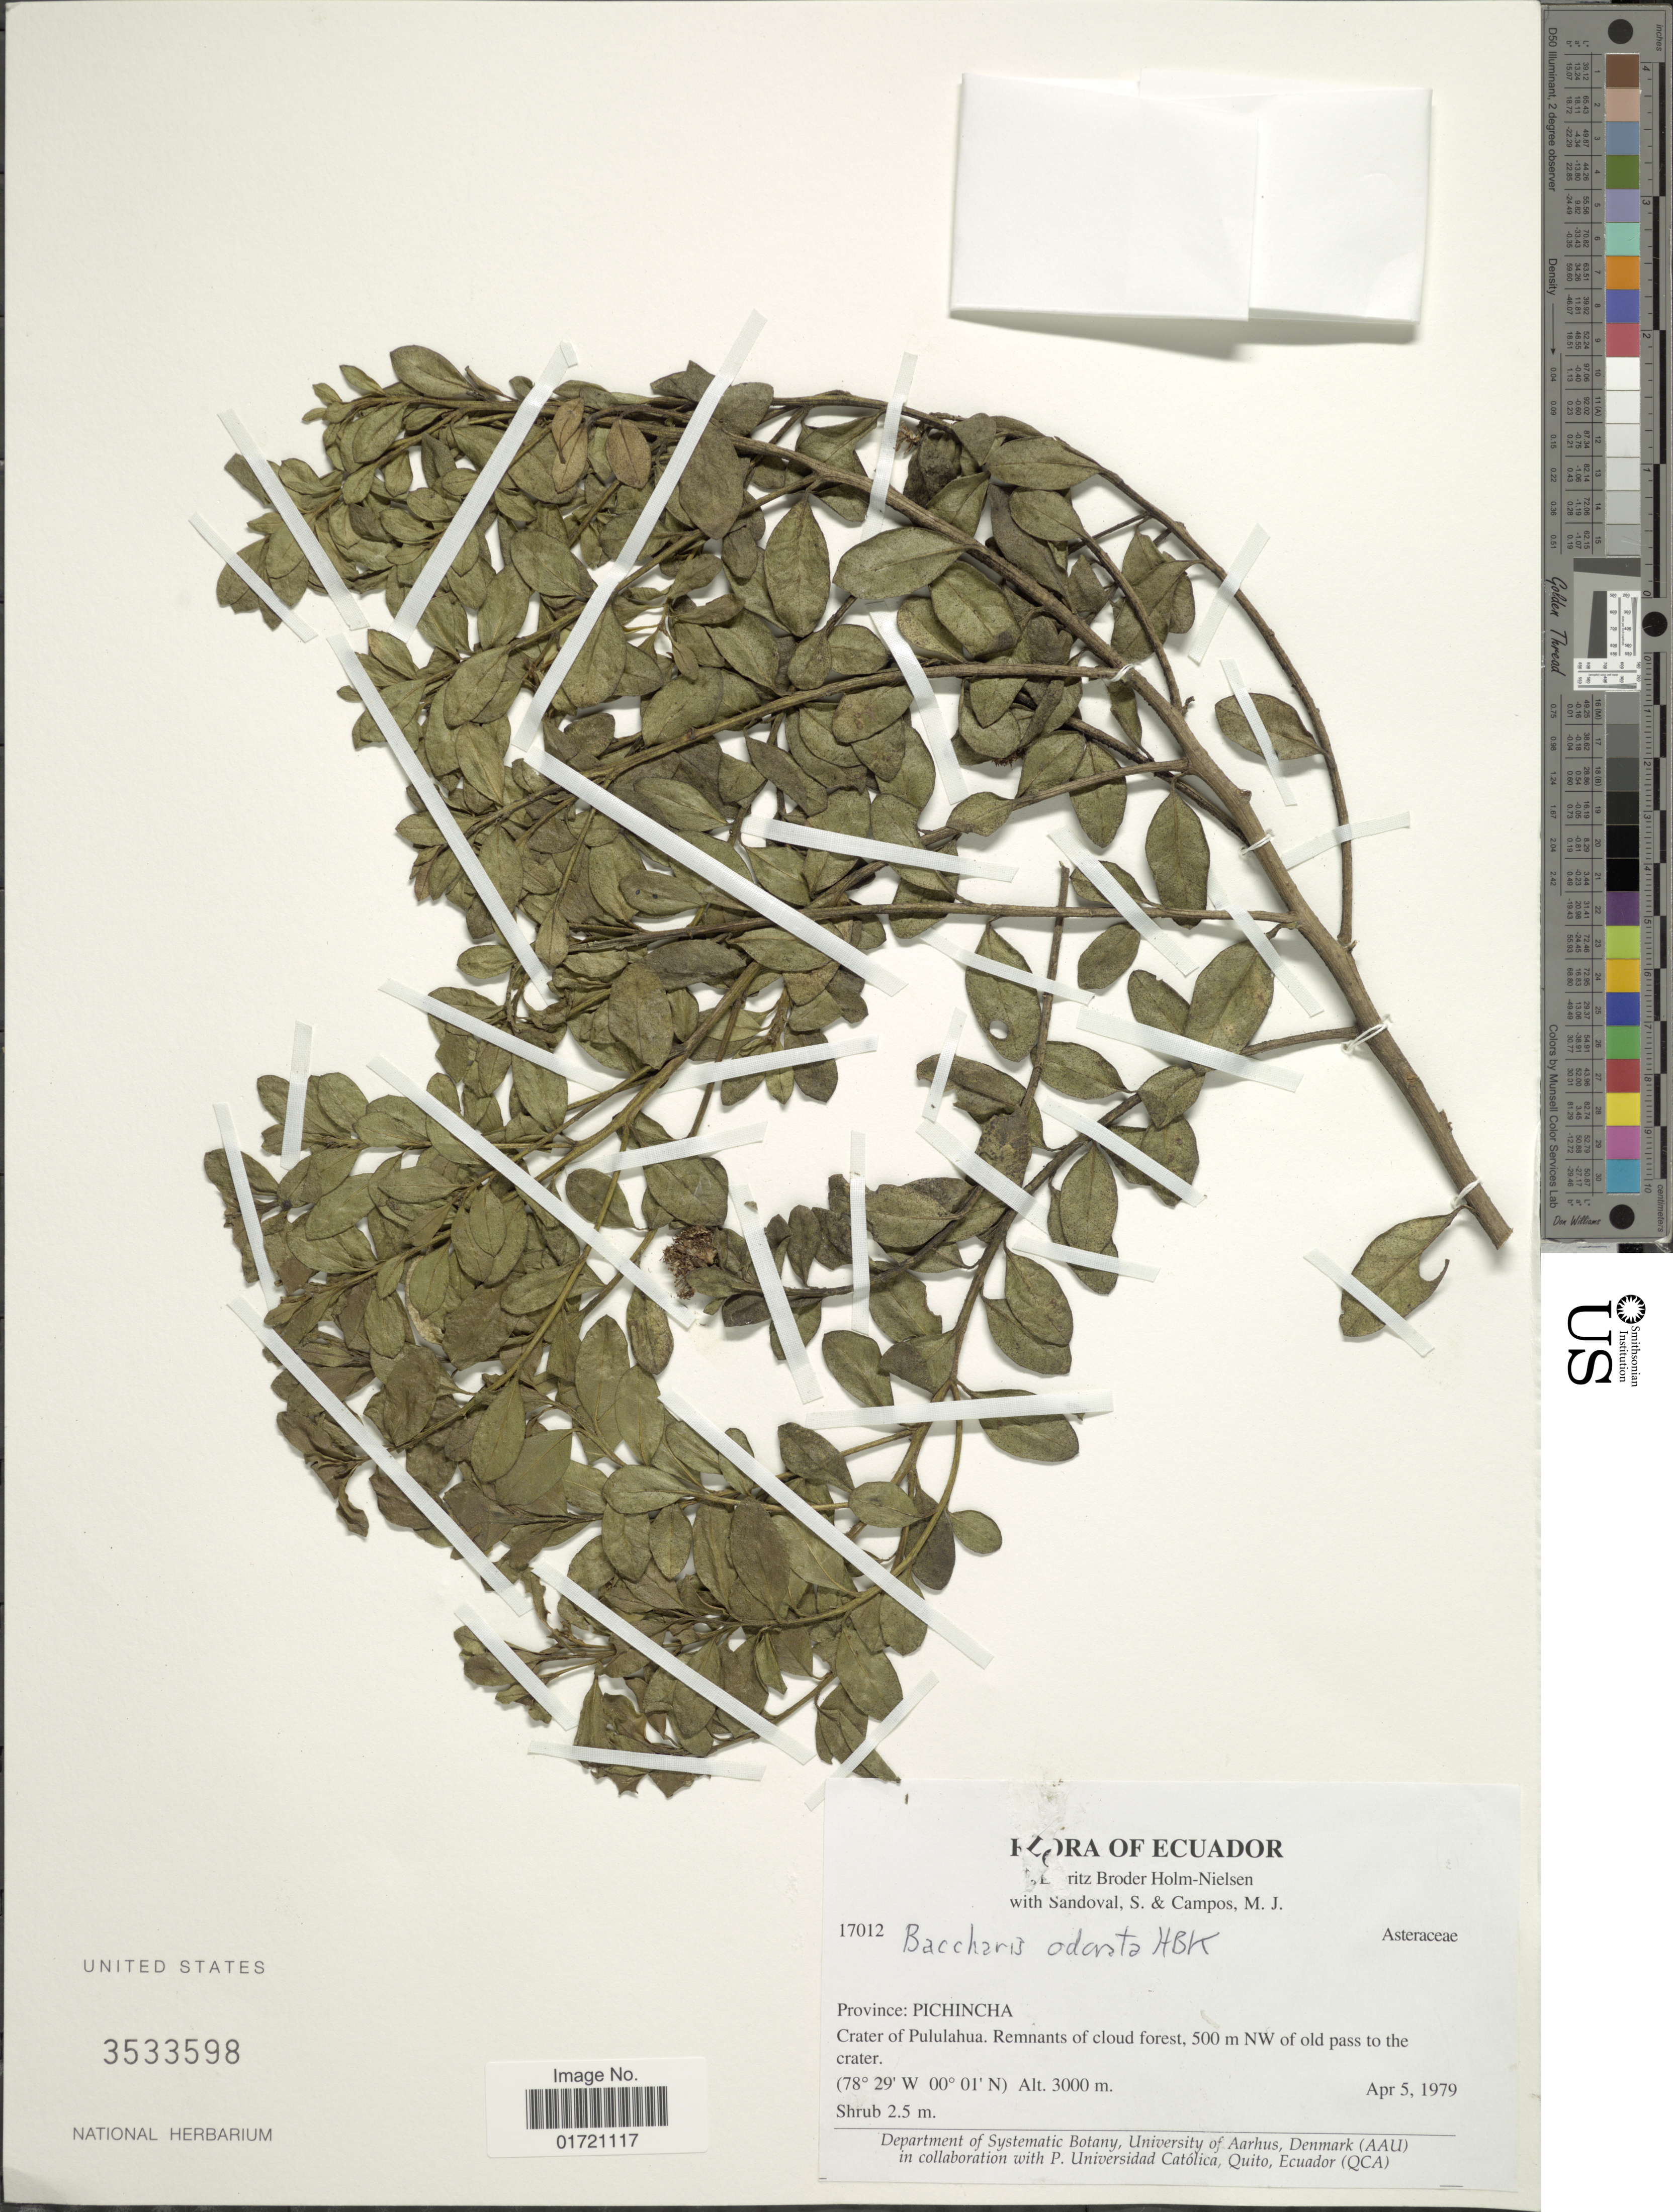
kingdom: Plantae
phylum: Tracheophyta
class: Magnoliopsida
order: Asterales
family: Asteraceae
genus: Baccharis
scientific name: Baccharis obovata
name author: Hook. & Arn.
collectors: L. B. Holm-Nielsen, S. Sandoval & M. Freitas Campos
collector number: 17012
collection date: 1979-04-05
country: Ecuador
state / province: Pichincha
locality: Province: Pichincha. Crater of Pululahua. Remnants of cloud forest, 500 m NW of old pass to the crater.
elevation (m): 3000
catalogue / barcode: US 3533598